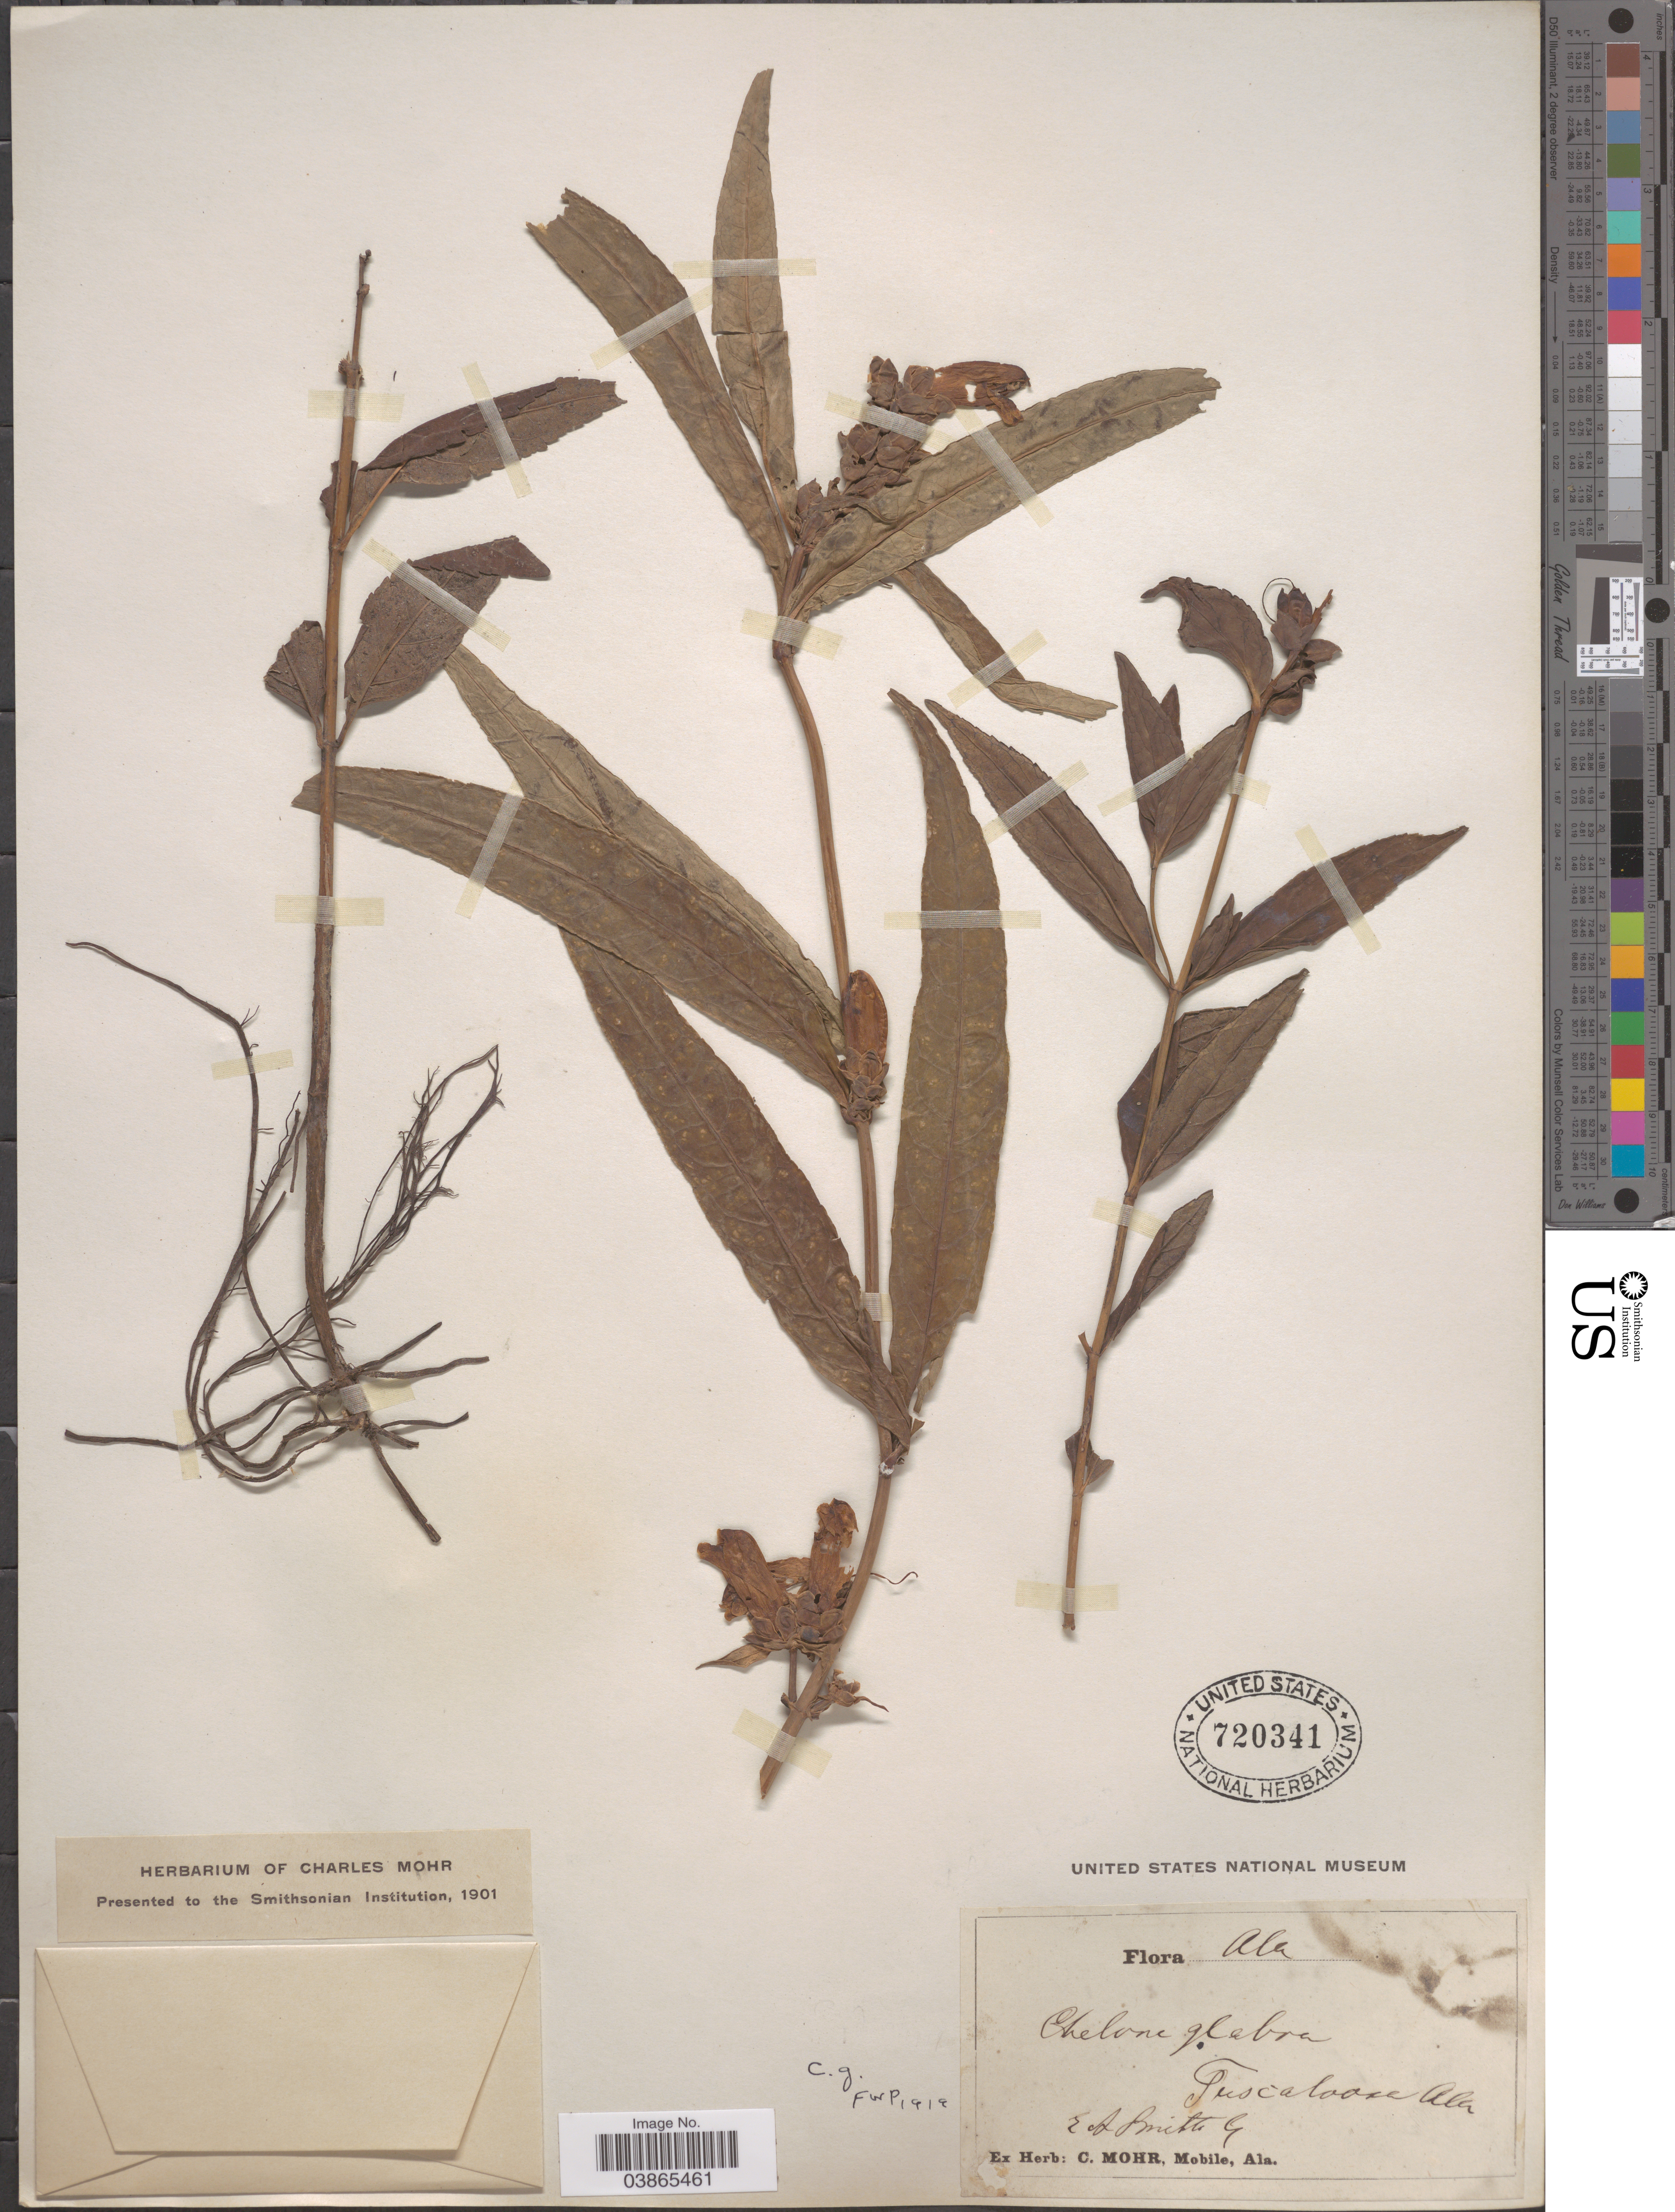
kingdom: Plantae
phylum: Tracheophyta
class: Magnoliopsida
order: Lamiales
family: Plantaginaceae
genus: Chelone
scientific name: Chelone glabra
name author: L.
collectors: ex herb. C. Mohr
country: United States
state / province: Alabama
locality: Tuscaloosa. E of Smith Co.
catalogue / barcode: US 720341